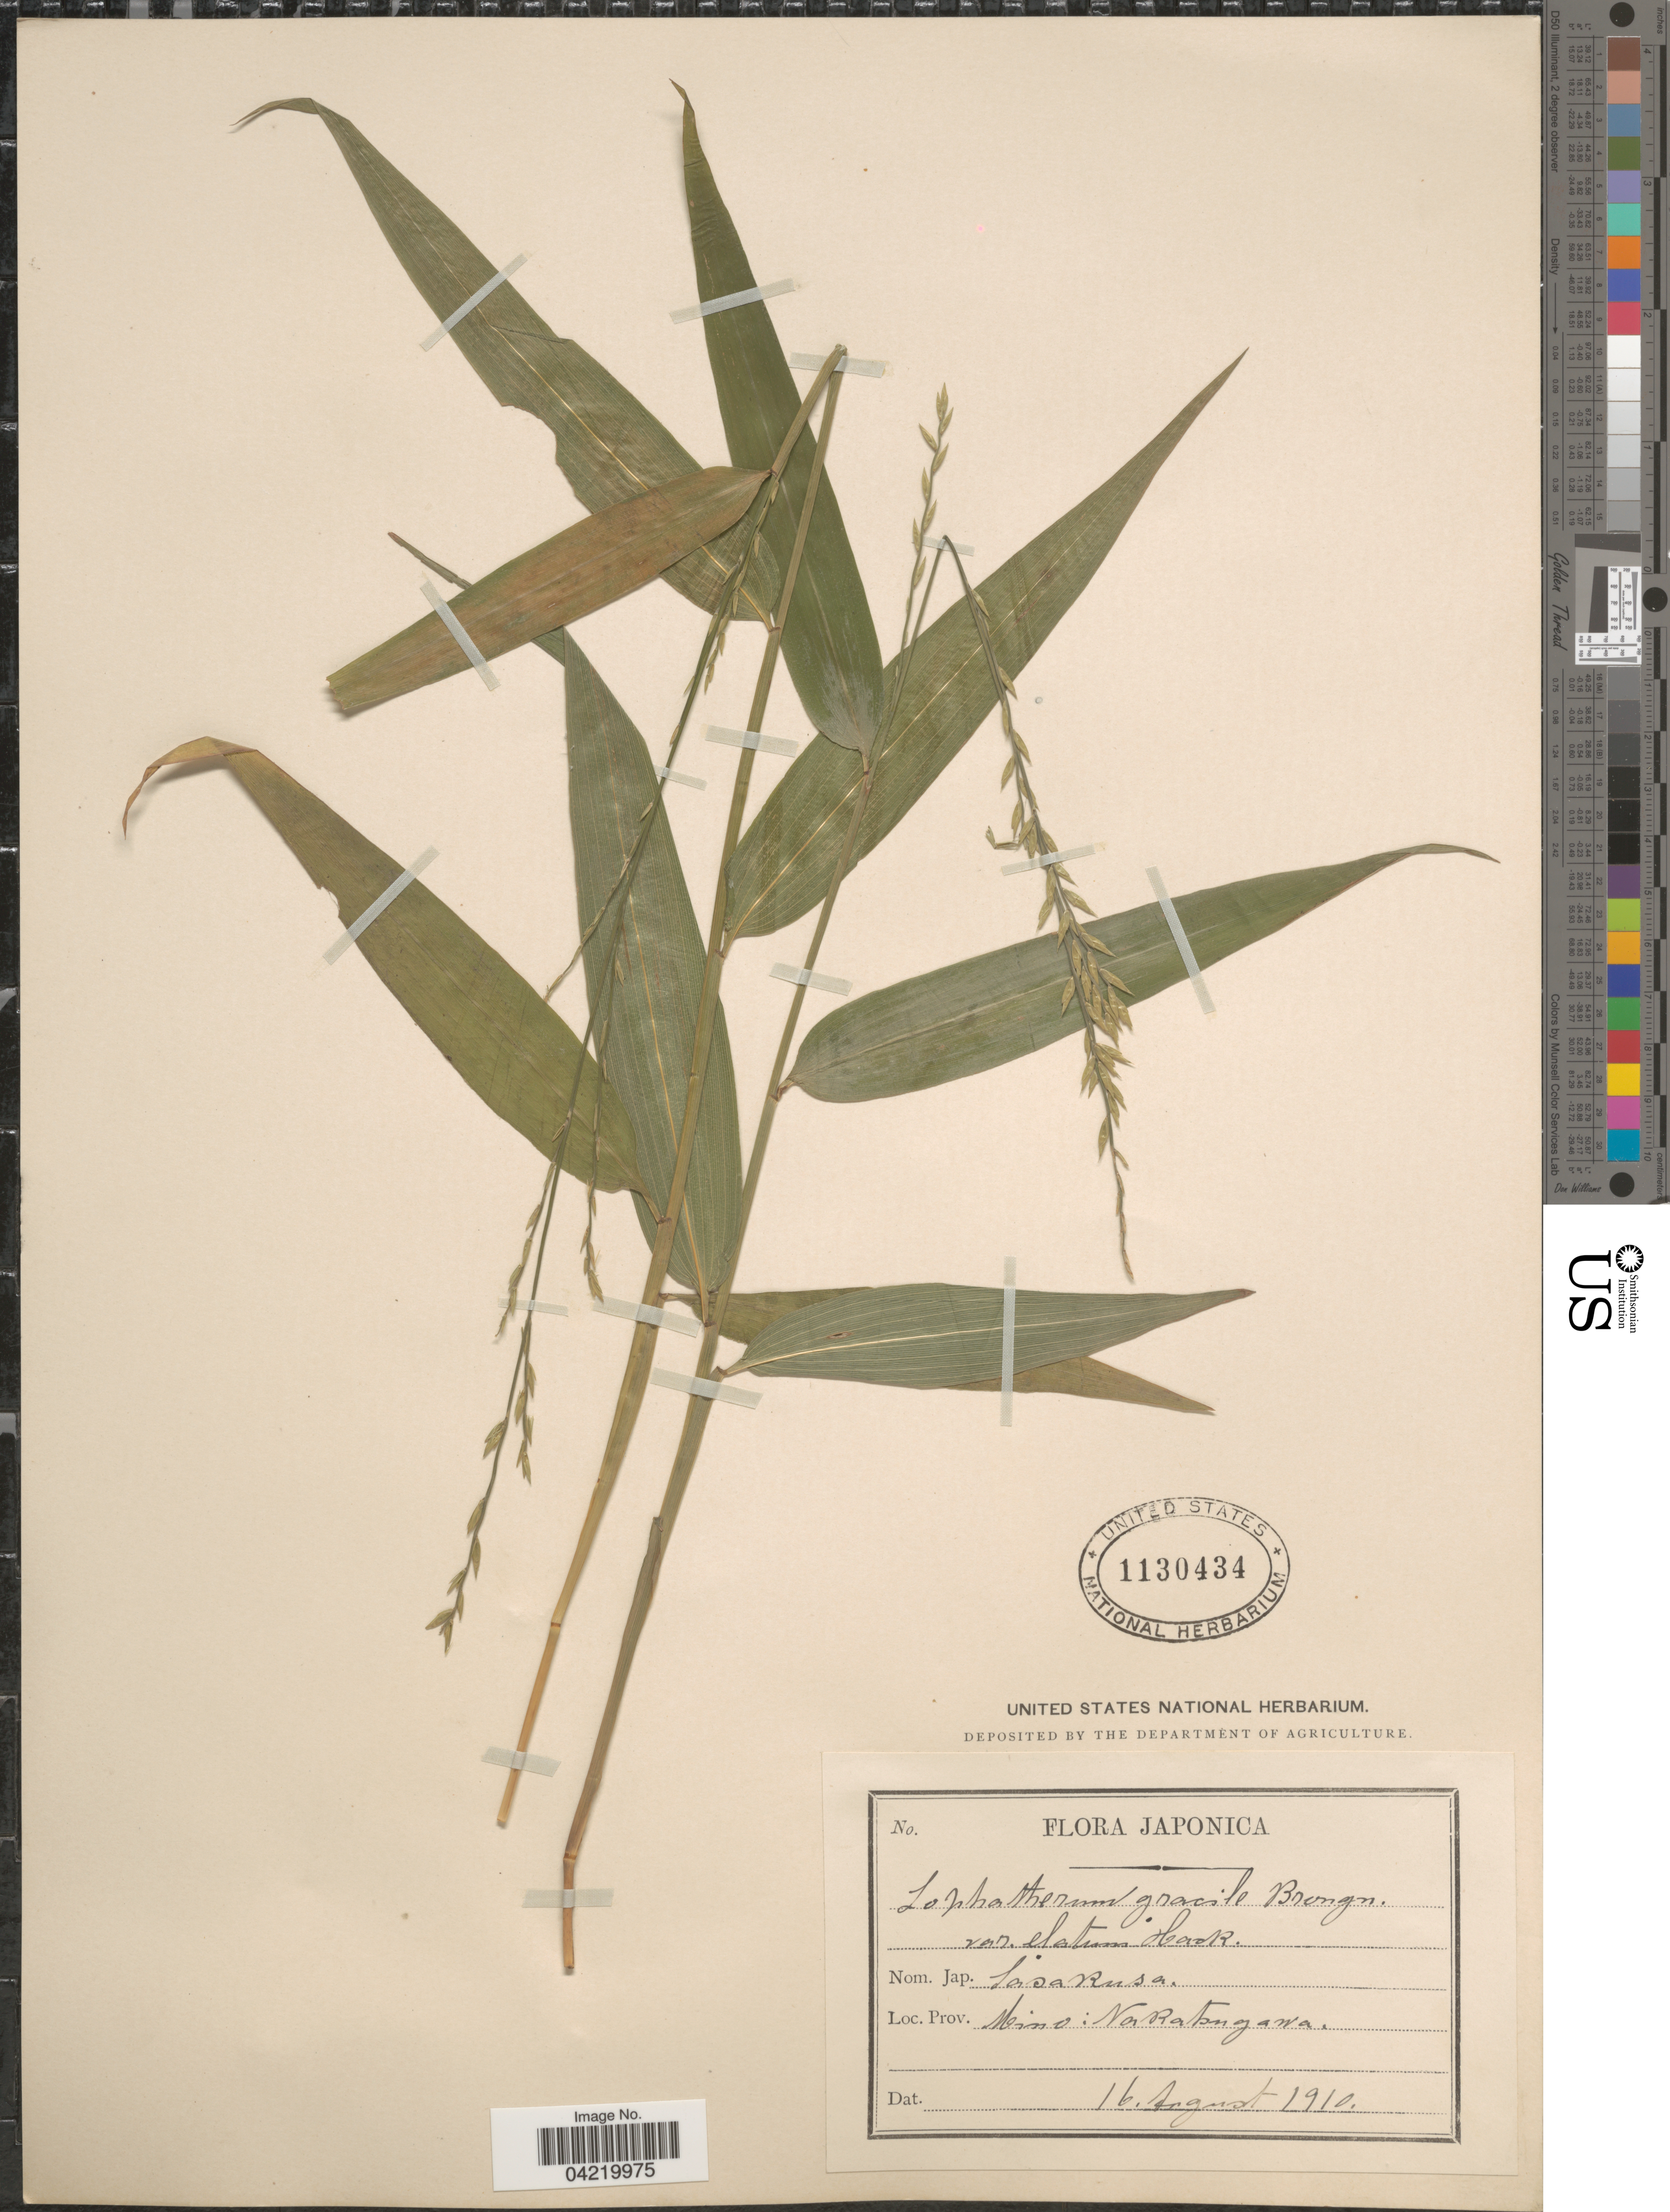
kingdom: Plantae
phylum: Tracheophyta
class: Liliopsida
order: Poales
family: Poaceae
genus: Lophatherum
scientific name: Lophatherum gracile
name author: Brongn.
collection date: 1910-08-19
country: Japan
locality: Mino: Nakatsugawa.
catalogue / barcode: US 1130434